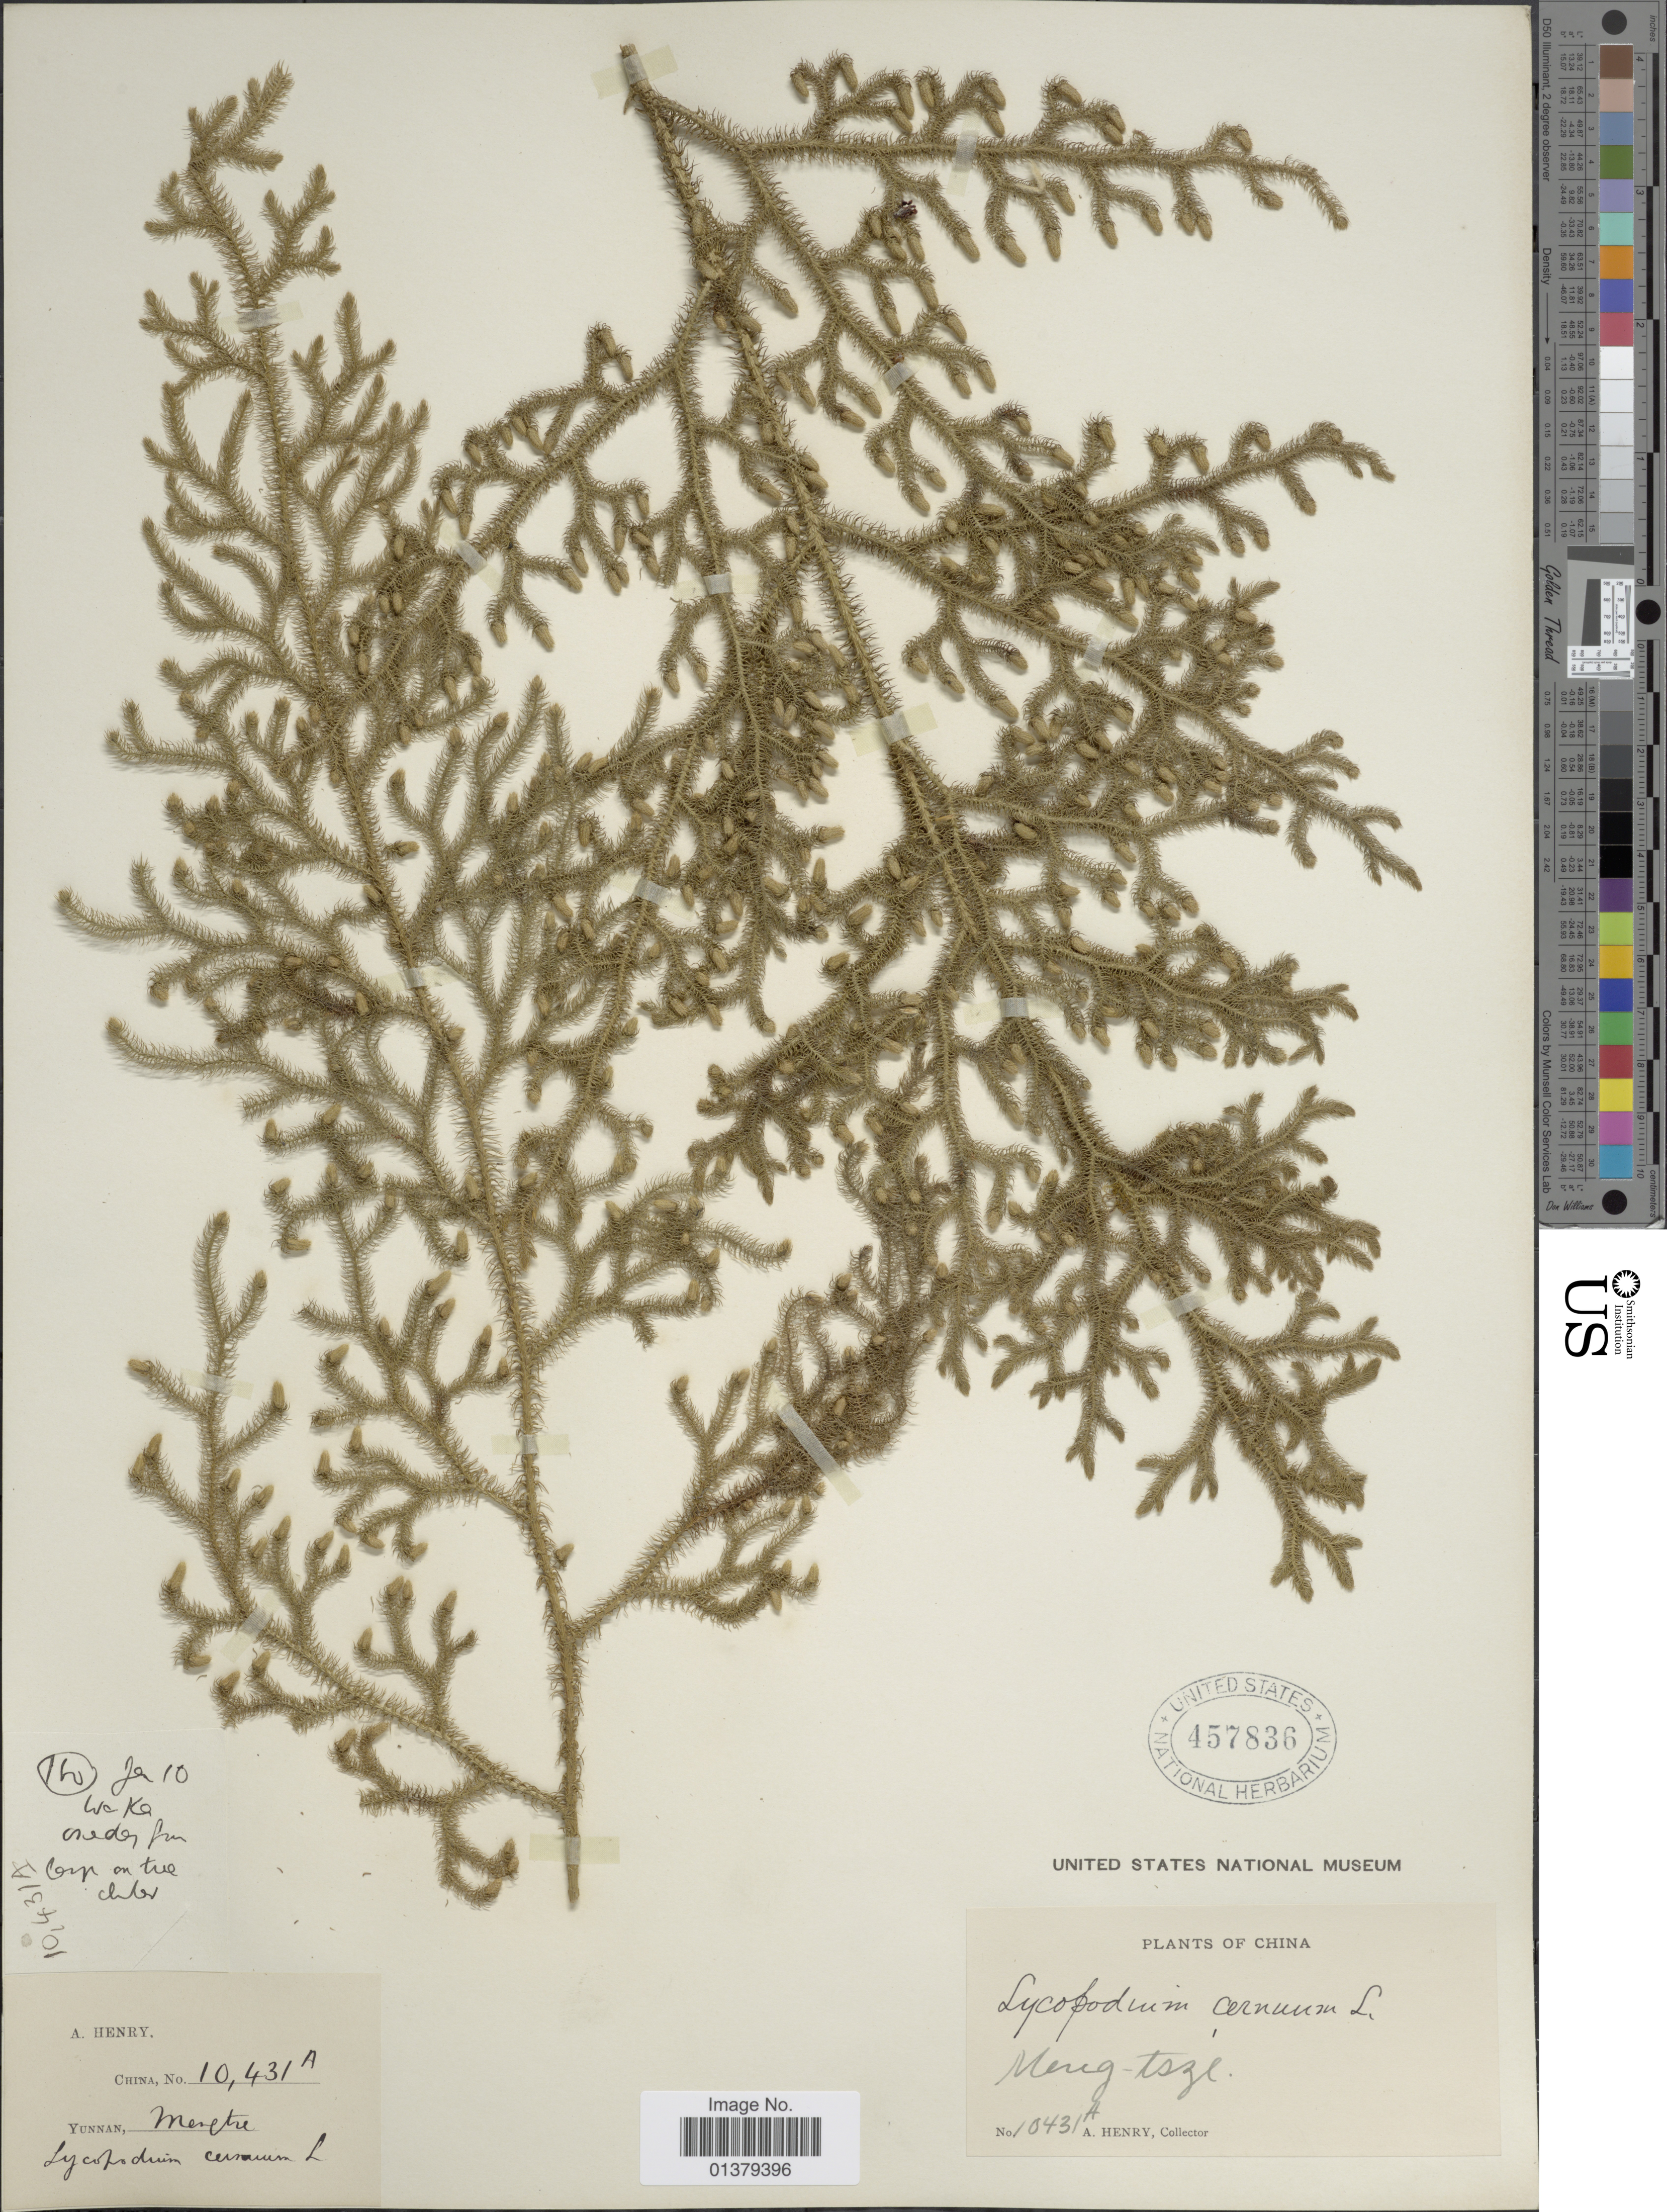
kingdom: Plantae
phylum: Tracheophyta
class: Lycopodiopsida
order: Lycopodiales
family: Lycopodiaceae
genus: Palhinhaea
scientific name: Palhinhaea cernua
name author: (L.) Vasc. & Franco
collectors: A. Henry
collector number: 10431 A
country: China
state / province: Yunnan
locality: Meng-tsze. Wa Ker. Ho.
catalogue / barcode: US 457836